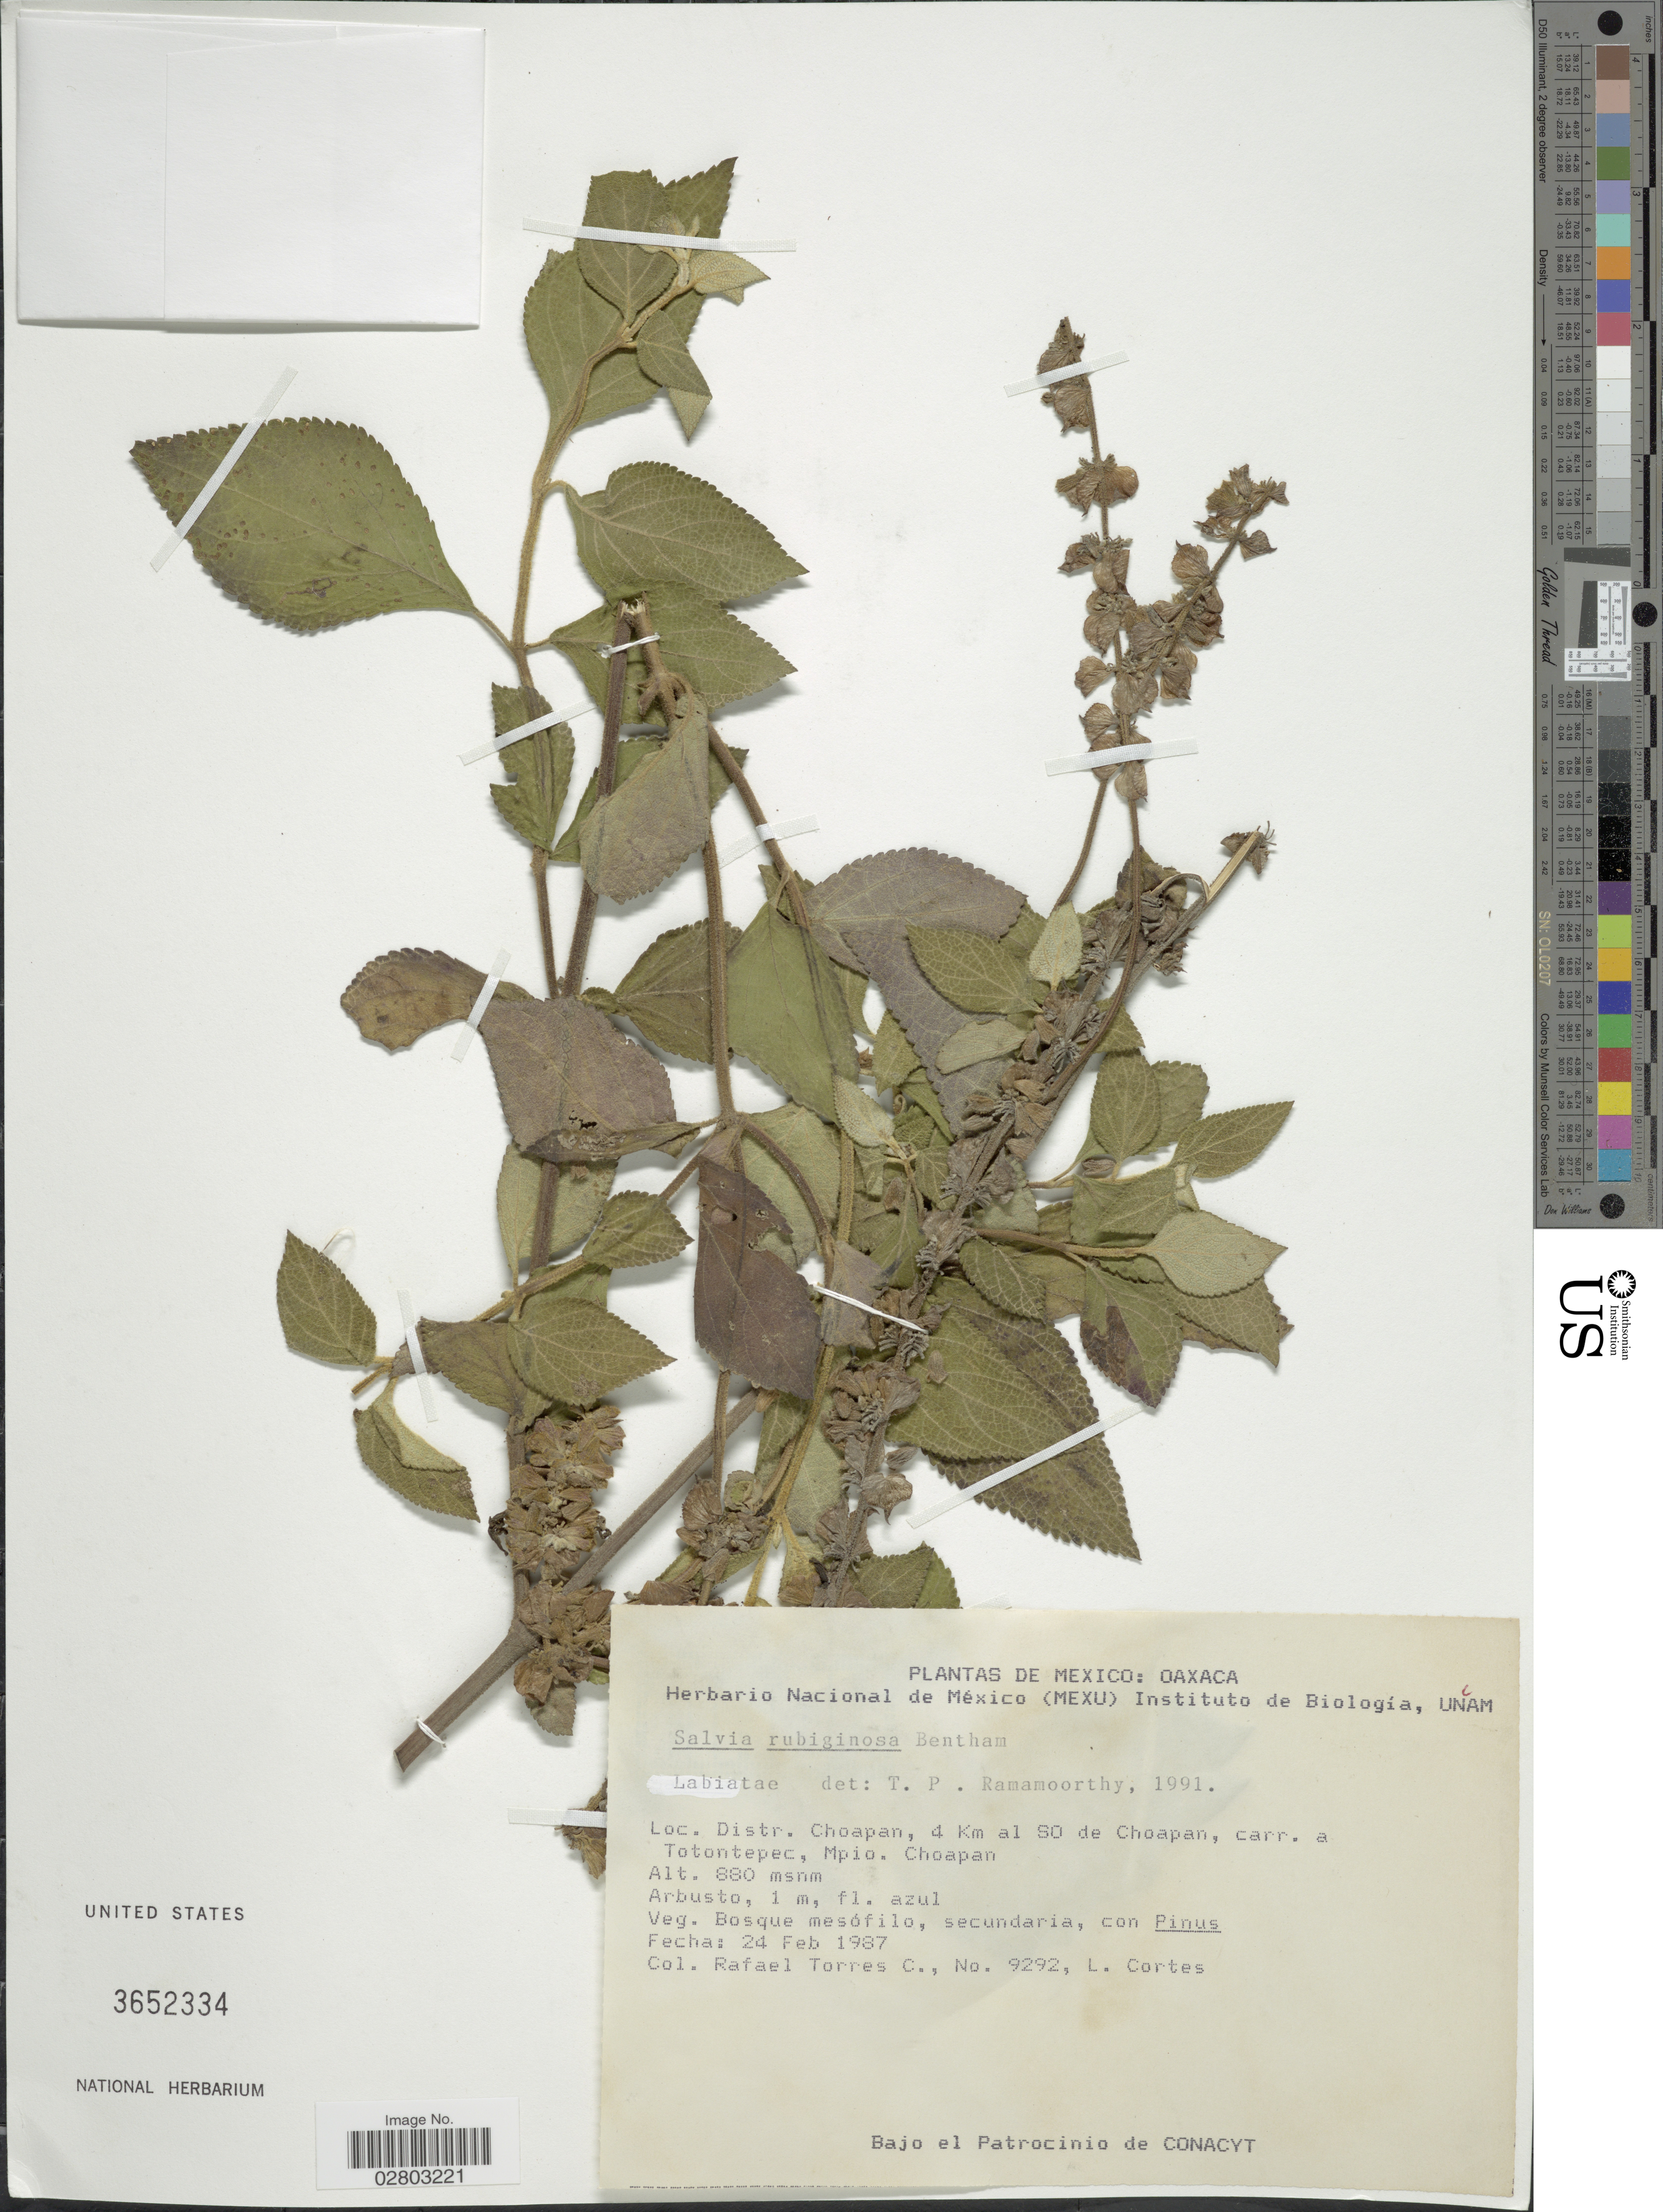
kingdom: Plantae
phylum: Tracheophyta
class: Magnoliopsida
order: Lamiales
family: Lamiaceae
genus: Salvia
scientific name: Salvia rubiginosa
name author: Benth.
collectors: R. Torres C. & L. Cortes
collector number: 9292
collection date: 1987-02-24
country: Mexico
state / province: Oaxaca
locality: Distr. Choapan, 4 Km al SO de Choapan, carr. a Totontepec, Mpio. Choapan.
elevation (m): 880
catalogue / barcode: US 3652334